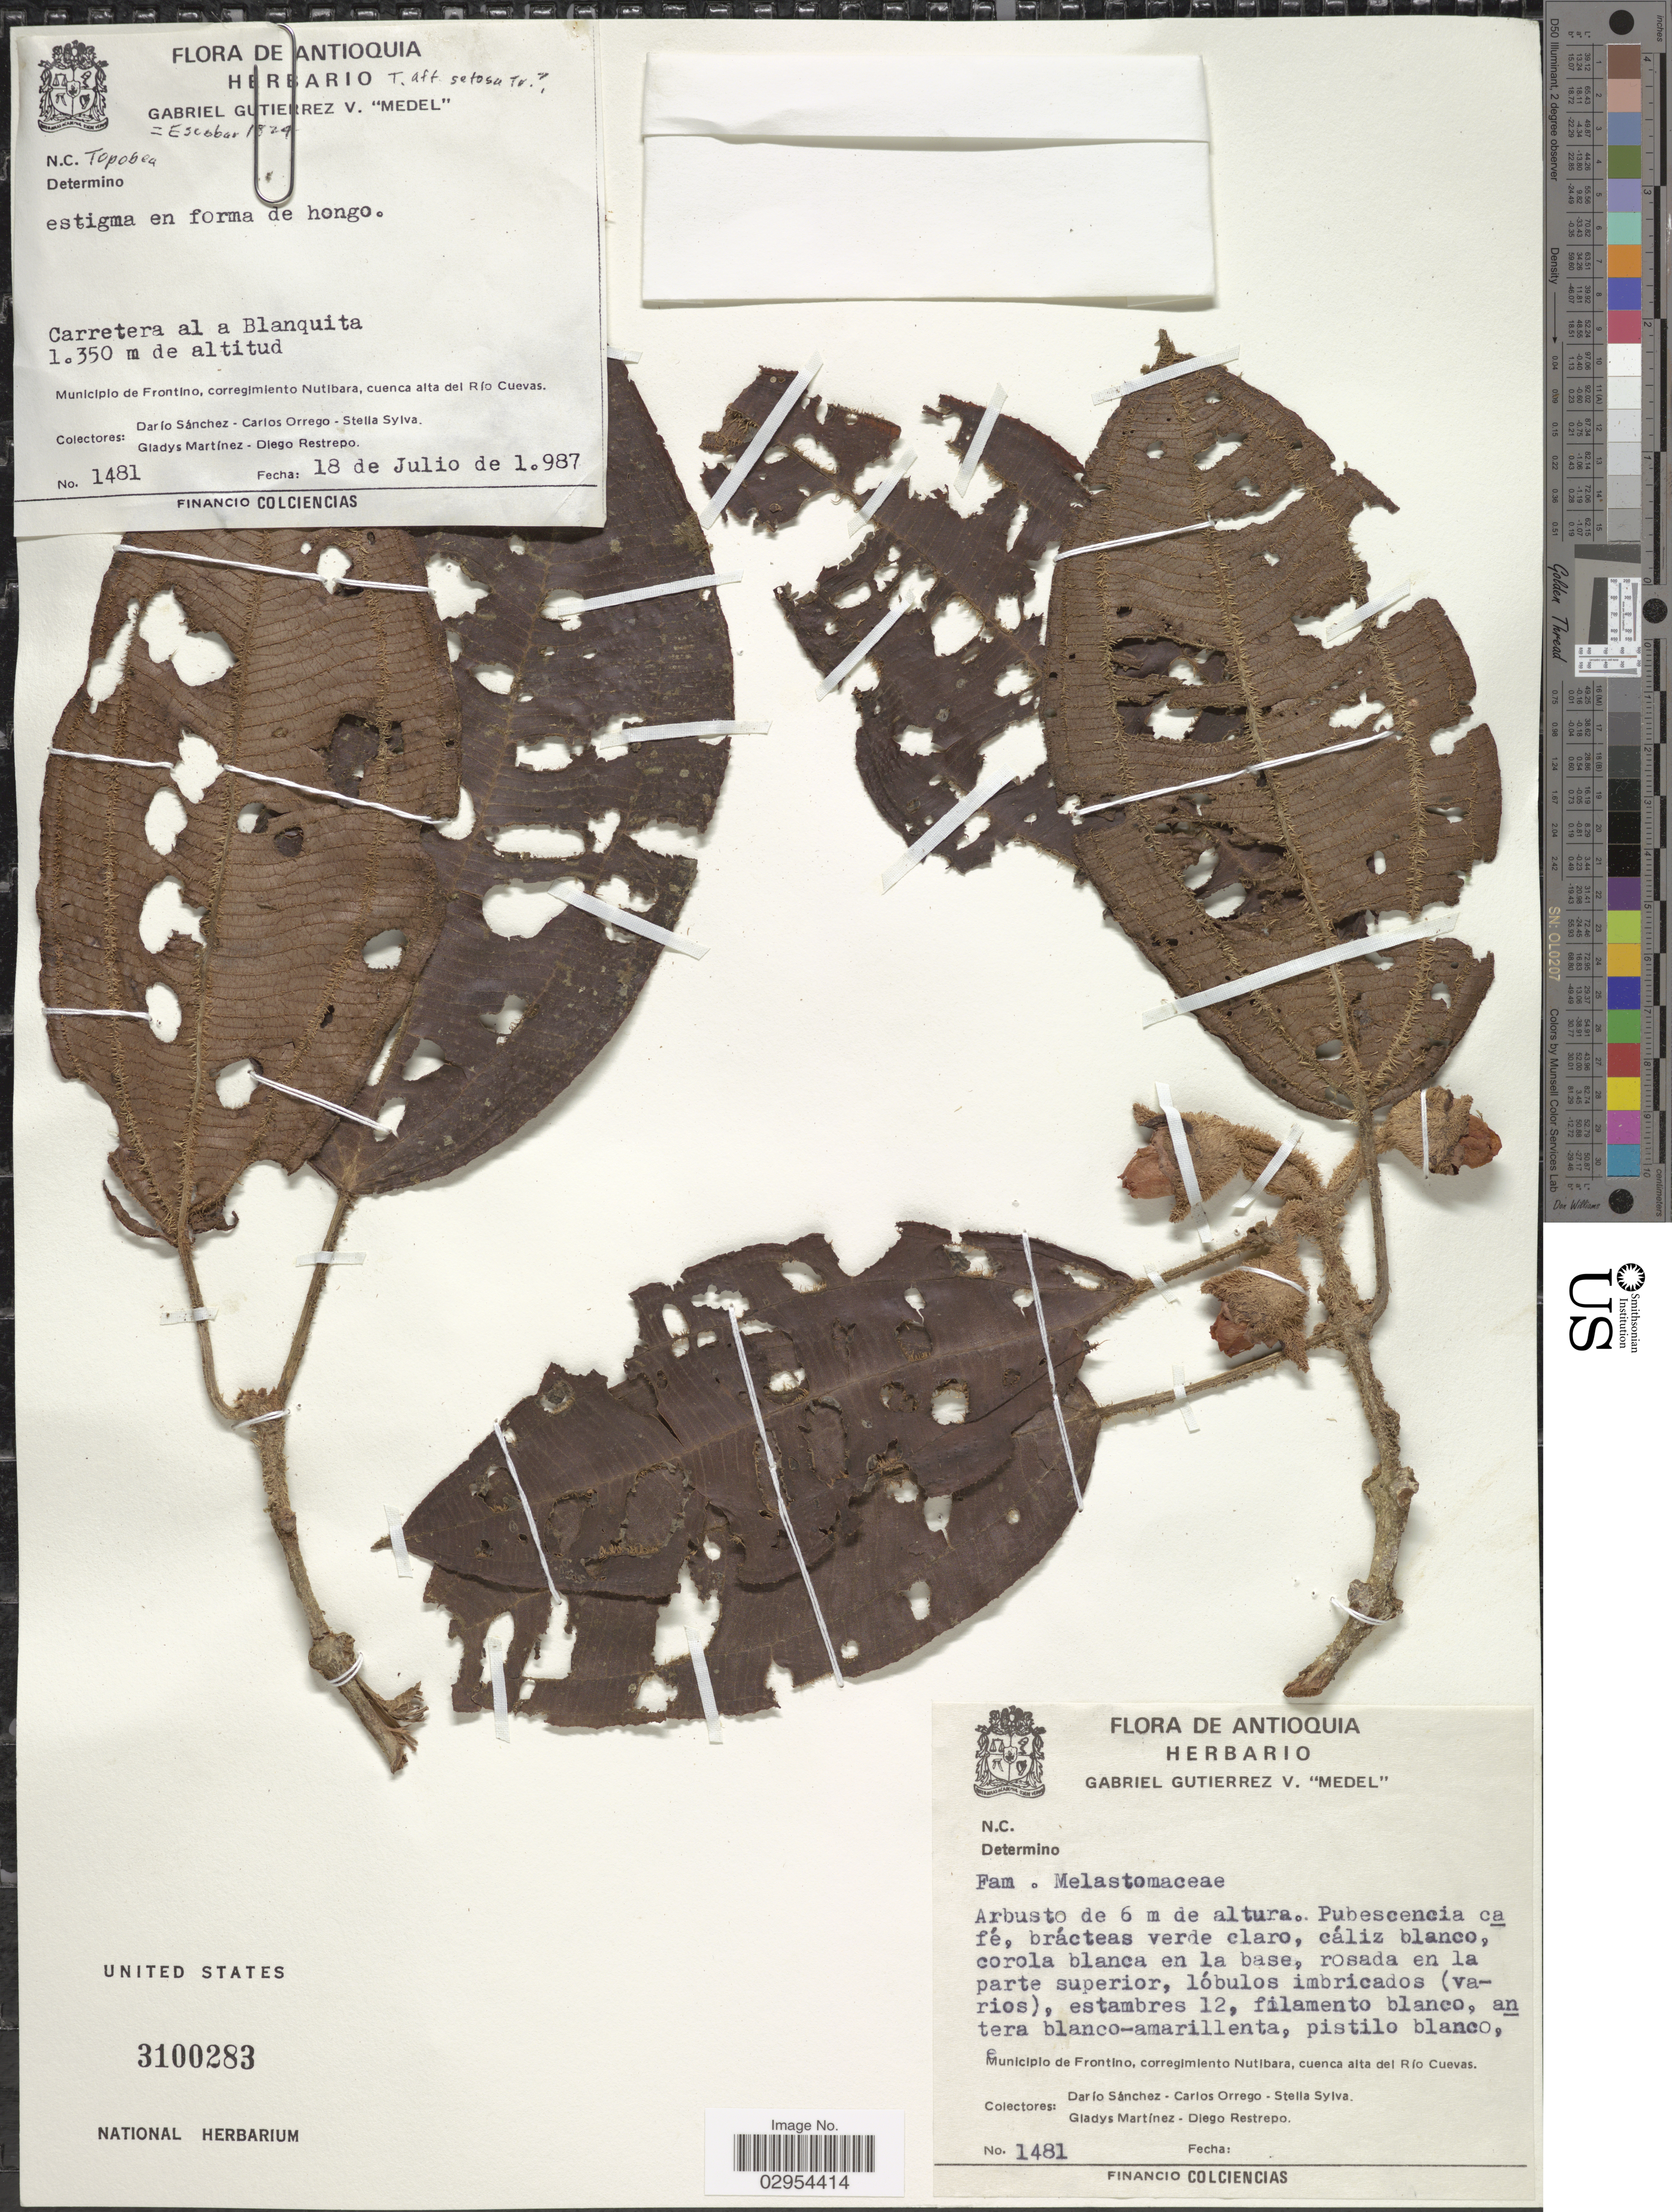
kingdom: Plantae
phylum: Tracheophyta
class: Magnoliopsida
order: Myrtales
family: Melastomataceae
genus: Topobea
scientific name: Topobea sp.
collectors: D. Sánchez, C. Orrego, S. Sylva, G. Martínez & D. Restrepo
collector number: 1481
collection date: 1987-07-18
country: Colombia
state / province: Antioquia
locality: Carretera al a Blanquita, Municipio de Frontino, corregimiento Nutibara, cuenca alta del Río Cuevas.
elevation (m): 1350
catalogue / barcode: US 3100283